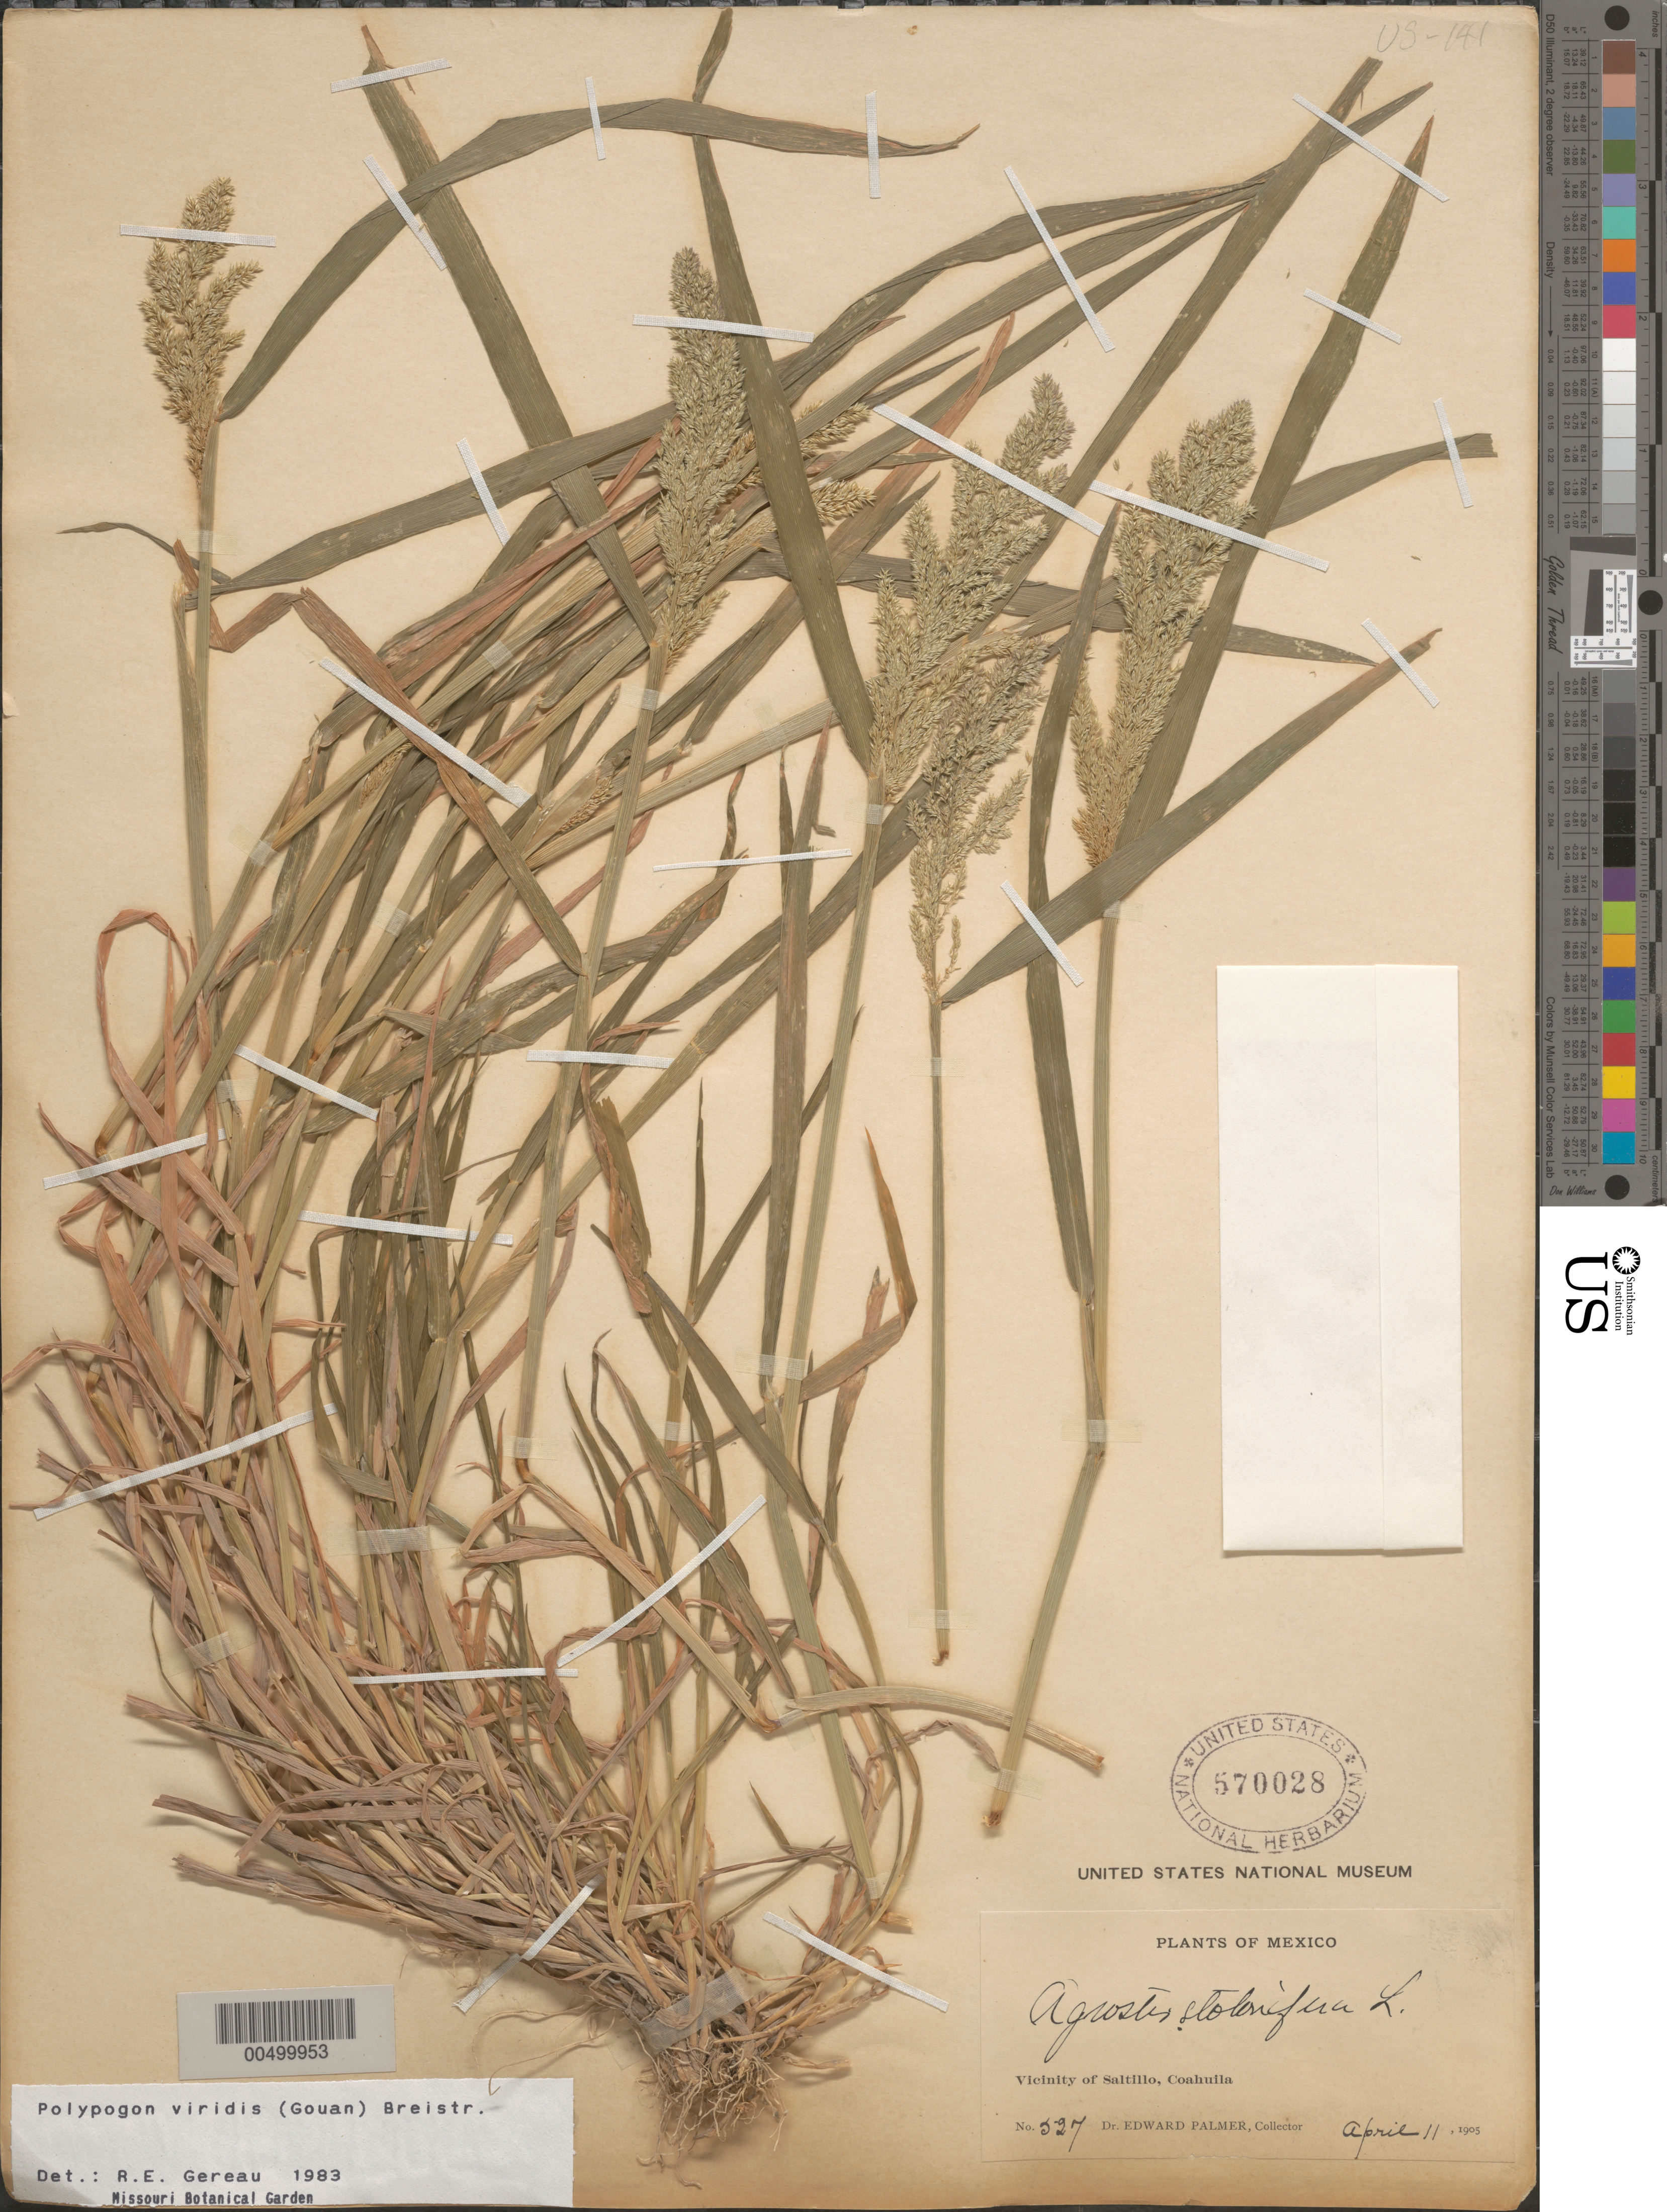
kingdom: Plantae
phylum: Tracheophyta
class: Liliopsida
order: Poales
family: Poaceae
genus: Polypogon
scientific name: Polypogon viridis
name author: (Gouan) Breistroffer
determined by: Gereau, R. E.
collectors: E. Palmer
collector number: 527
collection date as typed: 11 Apr 1905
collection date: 1905-04-11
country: Mexico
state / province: Coahuila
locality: Vicinity of Saltillo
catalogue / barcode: US 570028